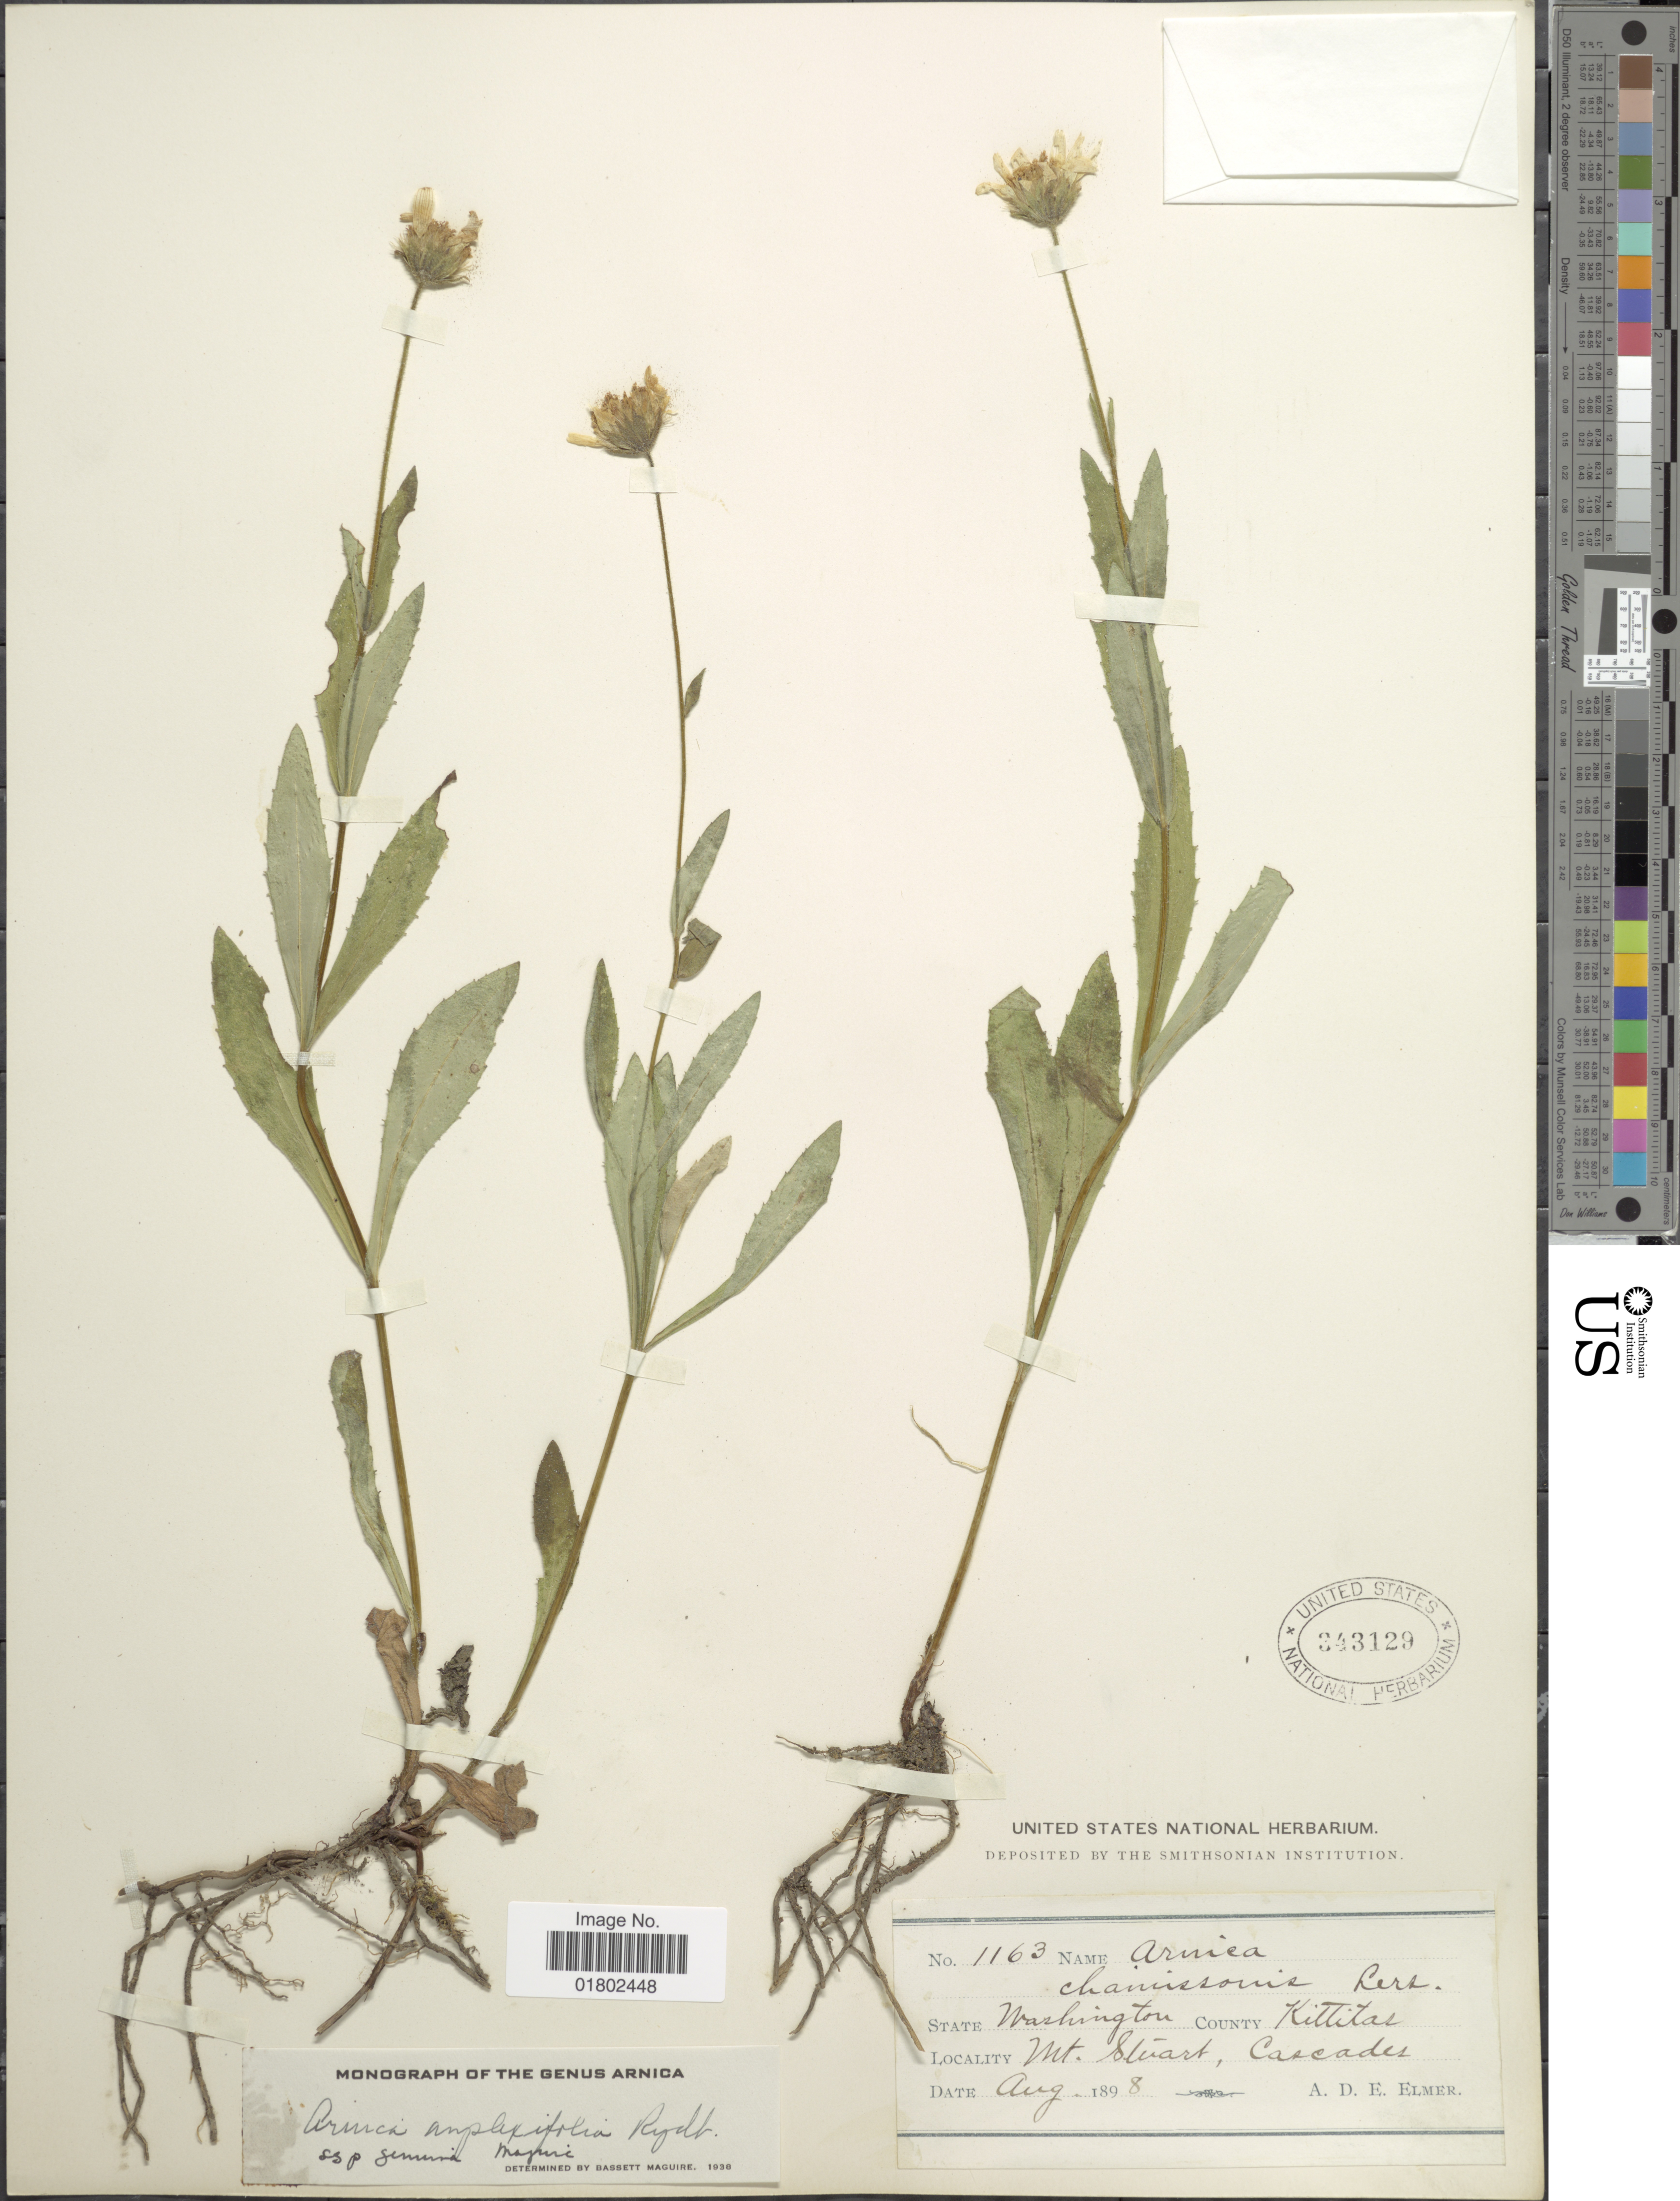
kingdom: Plantae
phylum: Tracheophyta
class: Magnoliopsida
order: Asterales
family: Asteraceae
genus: Arnica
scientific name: Arnica amplexifolia subsp. genuina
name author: Maguire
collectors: A. D. E. Elmer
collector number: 1163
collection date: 1898-08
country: United States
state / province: Washington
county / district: Kittitas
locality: County Kittitas, Mt. Stuart, Cascades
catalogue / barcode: US 343129